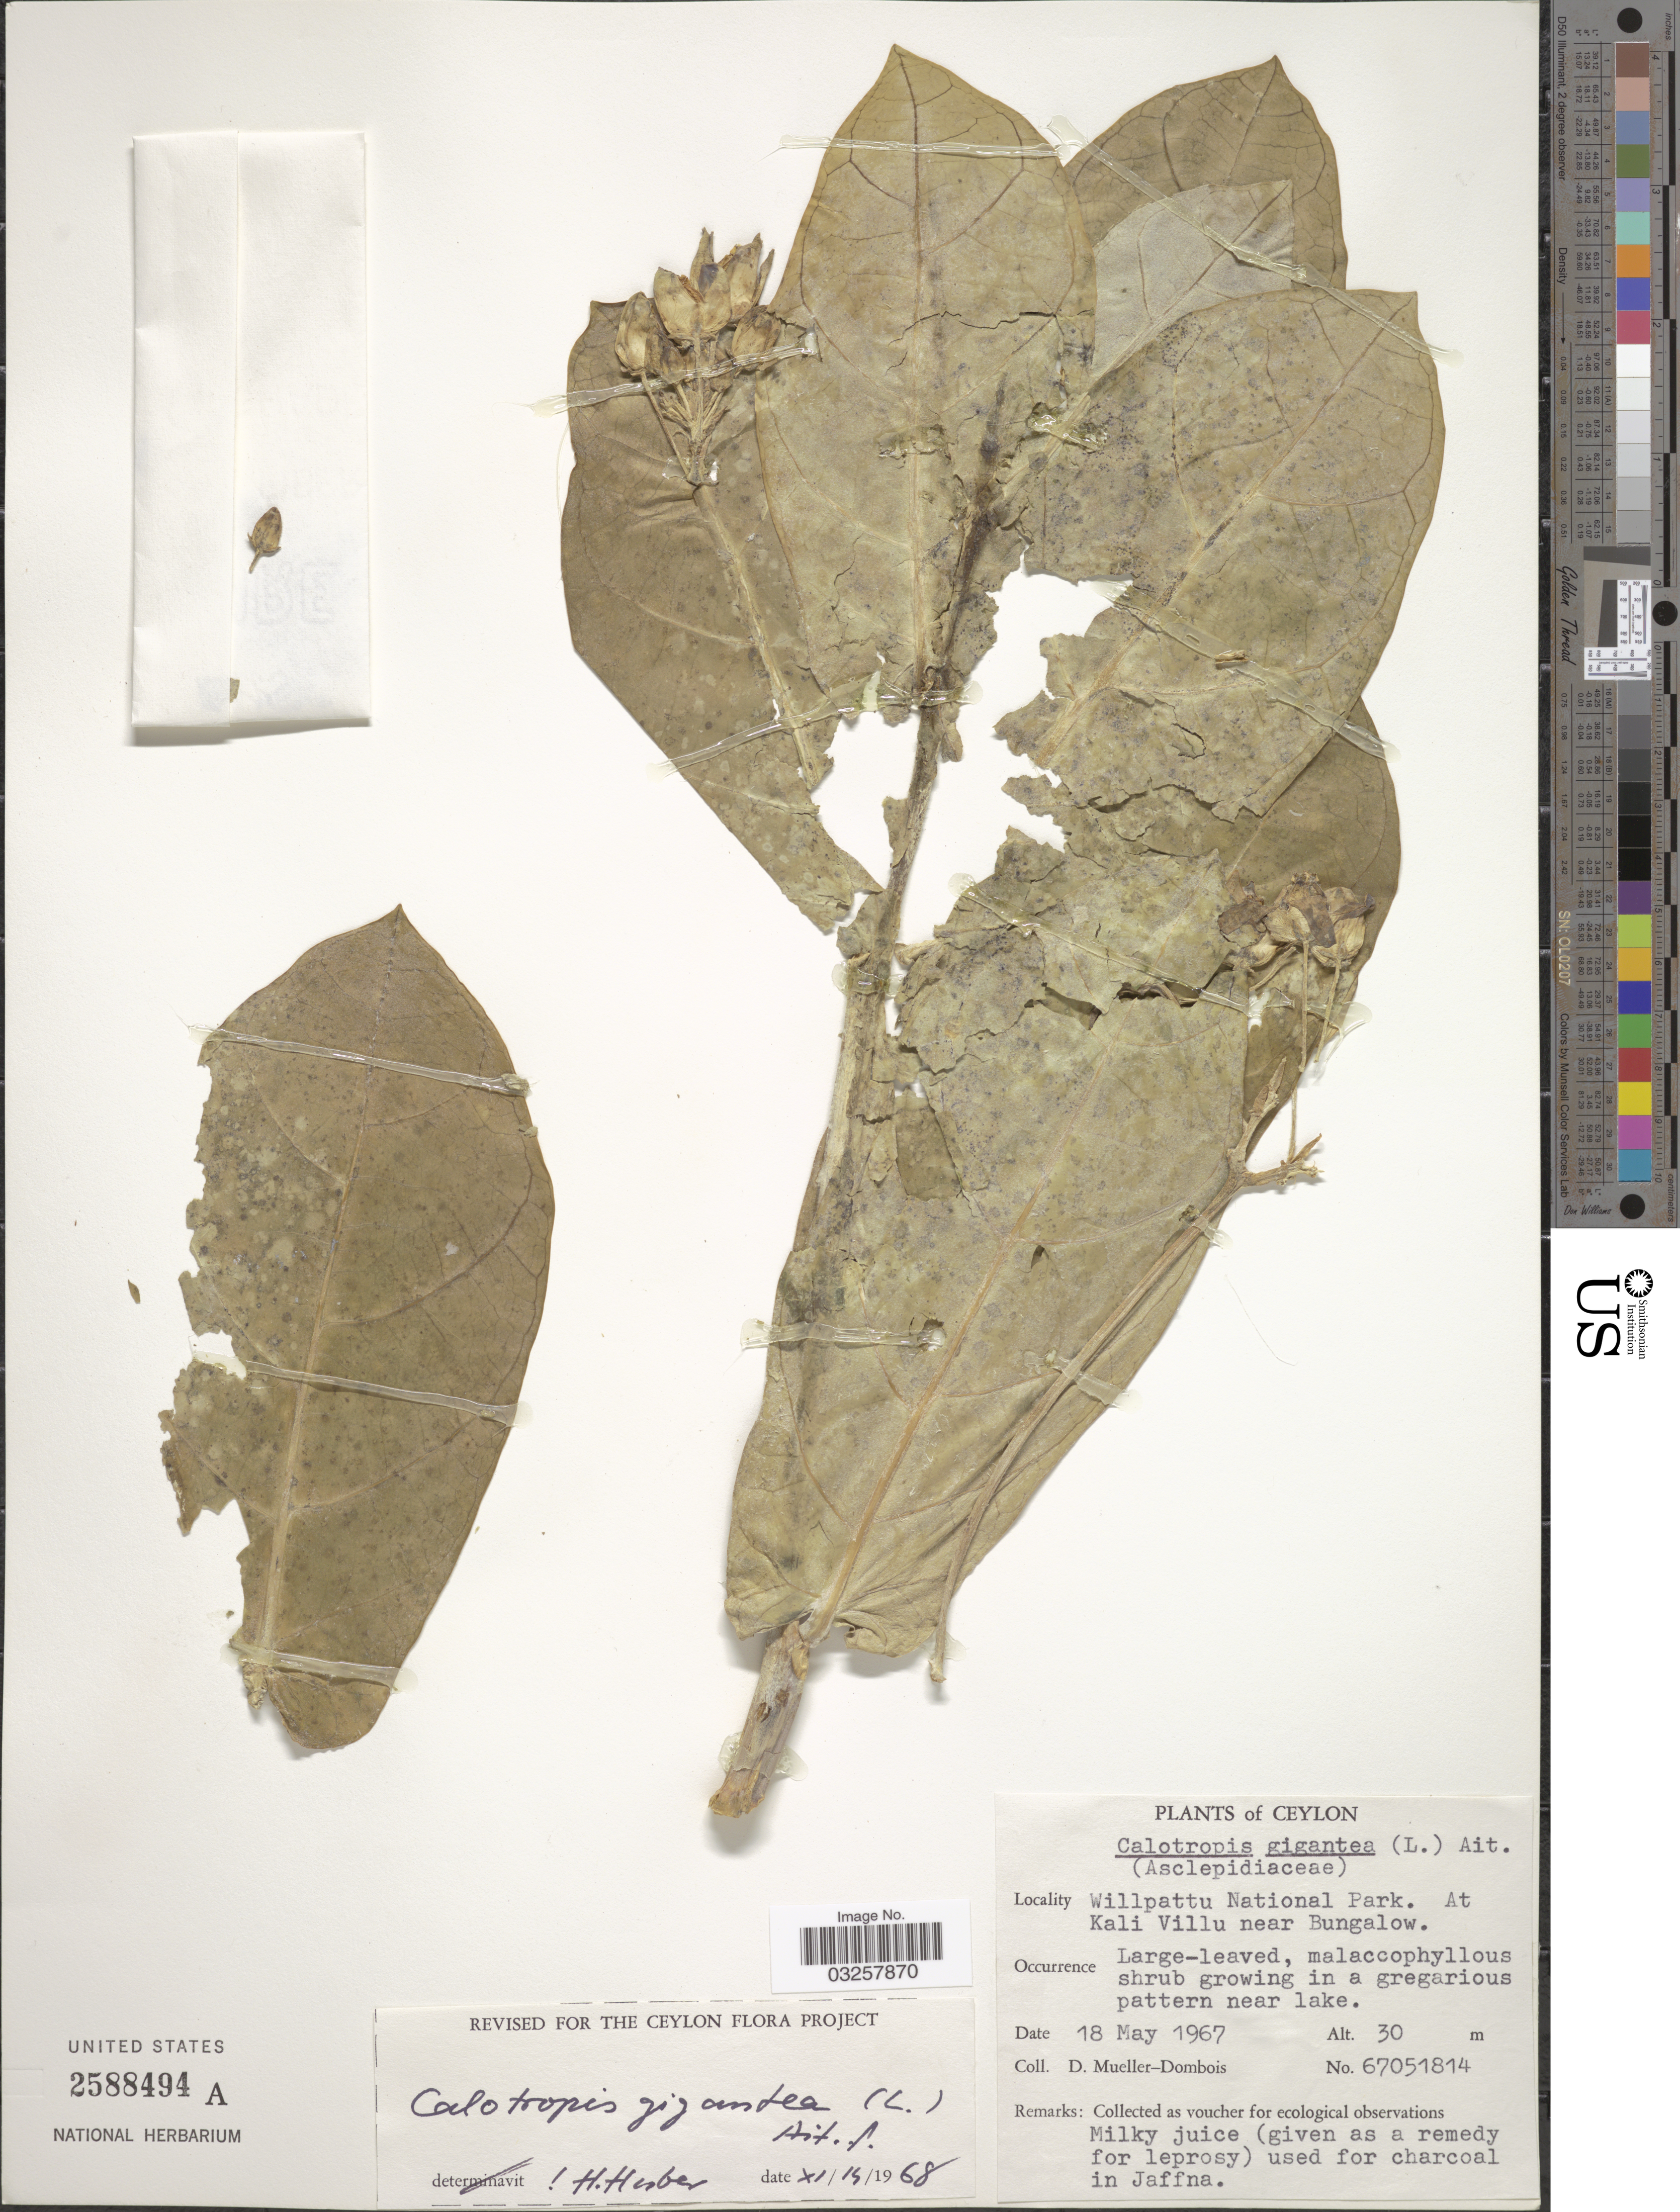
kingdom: Plantae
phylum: Tracheophyta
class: Magnoliopsida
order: Gentianales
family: Apocynaceae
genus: Calotropis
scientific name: Calotropis gigantea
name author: (L.) W.T. Aiton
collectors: D. Mueller-Dombois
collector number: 67051814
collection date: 1967-05-18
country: Sri Lanka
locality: Ceylon. Willpattu National Park. At Kali Villu near Bungalow.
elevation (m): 30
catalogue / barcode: US 2588494A